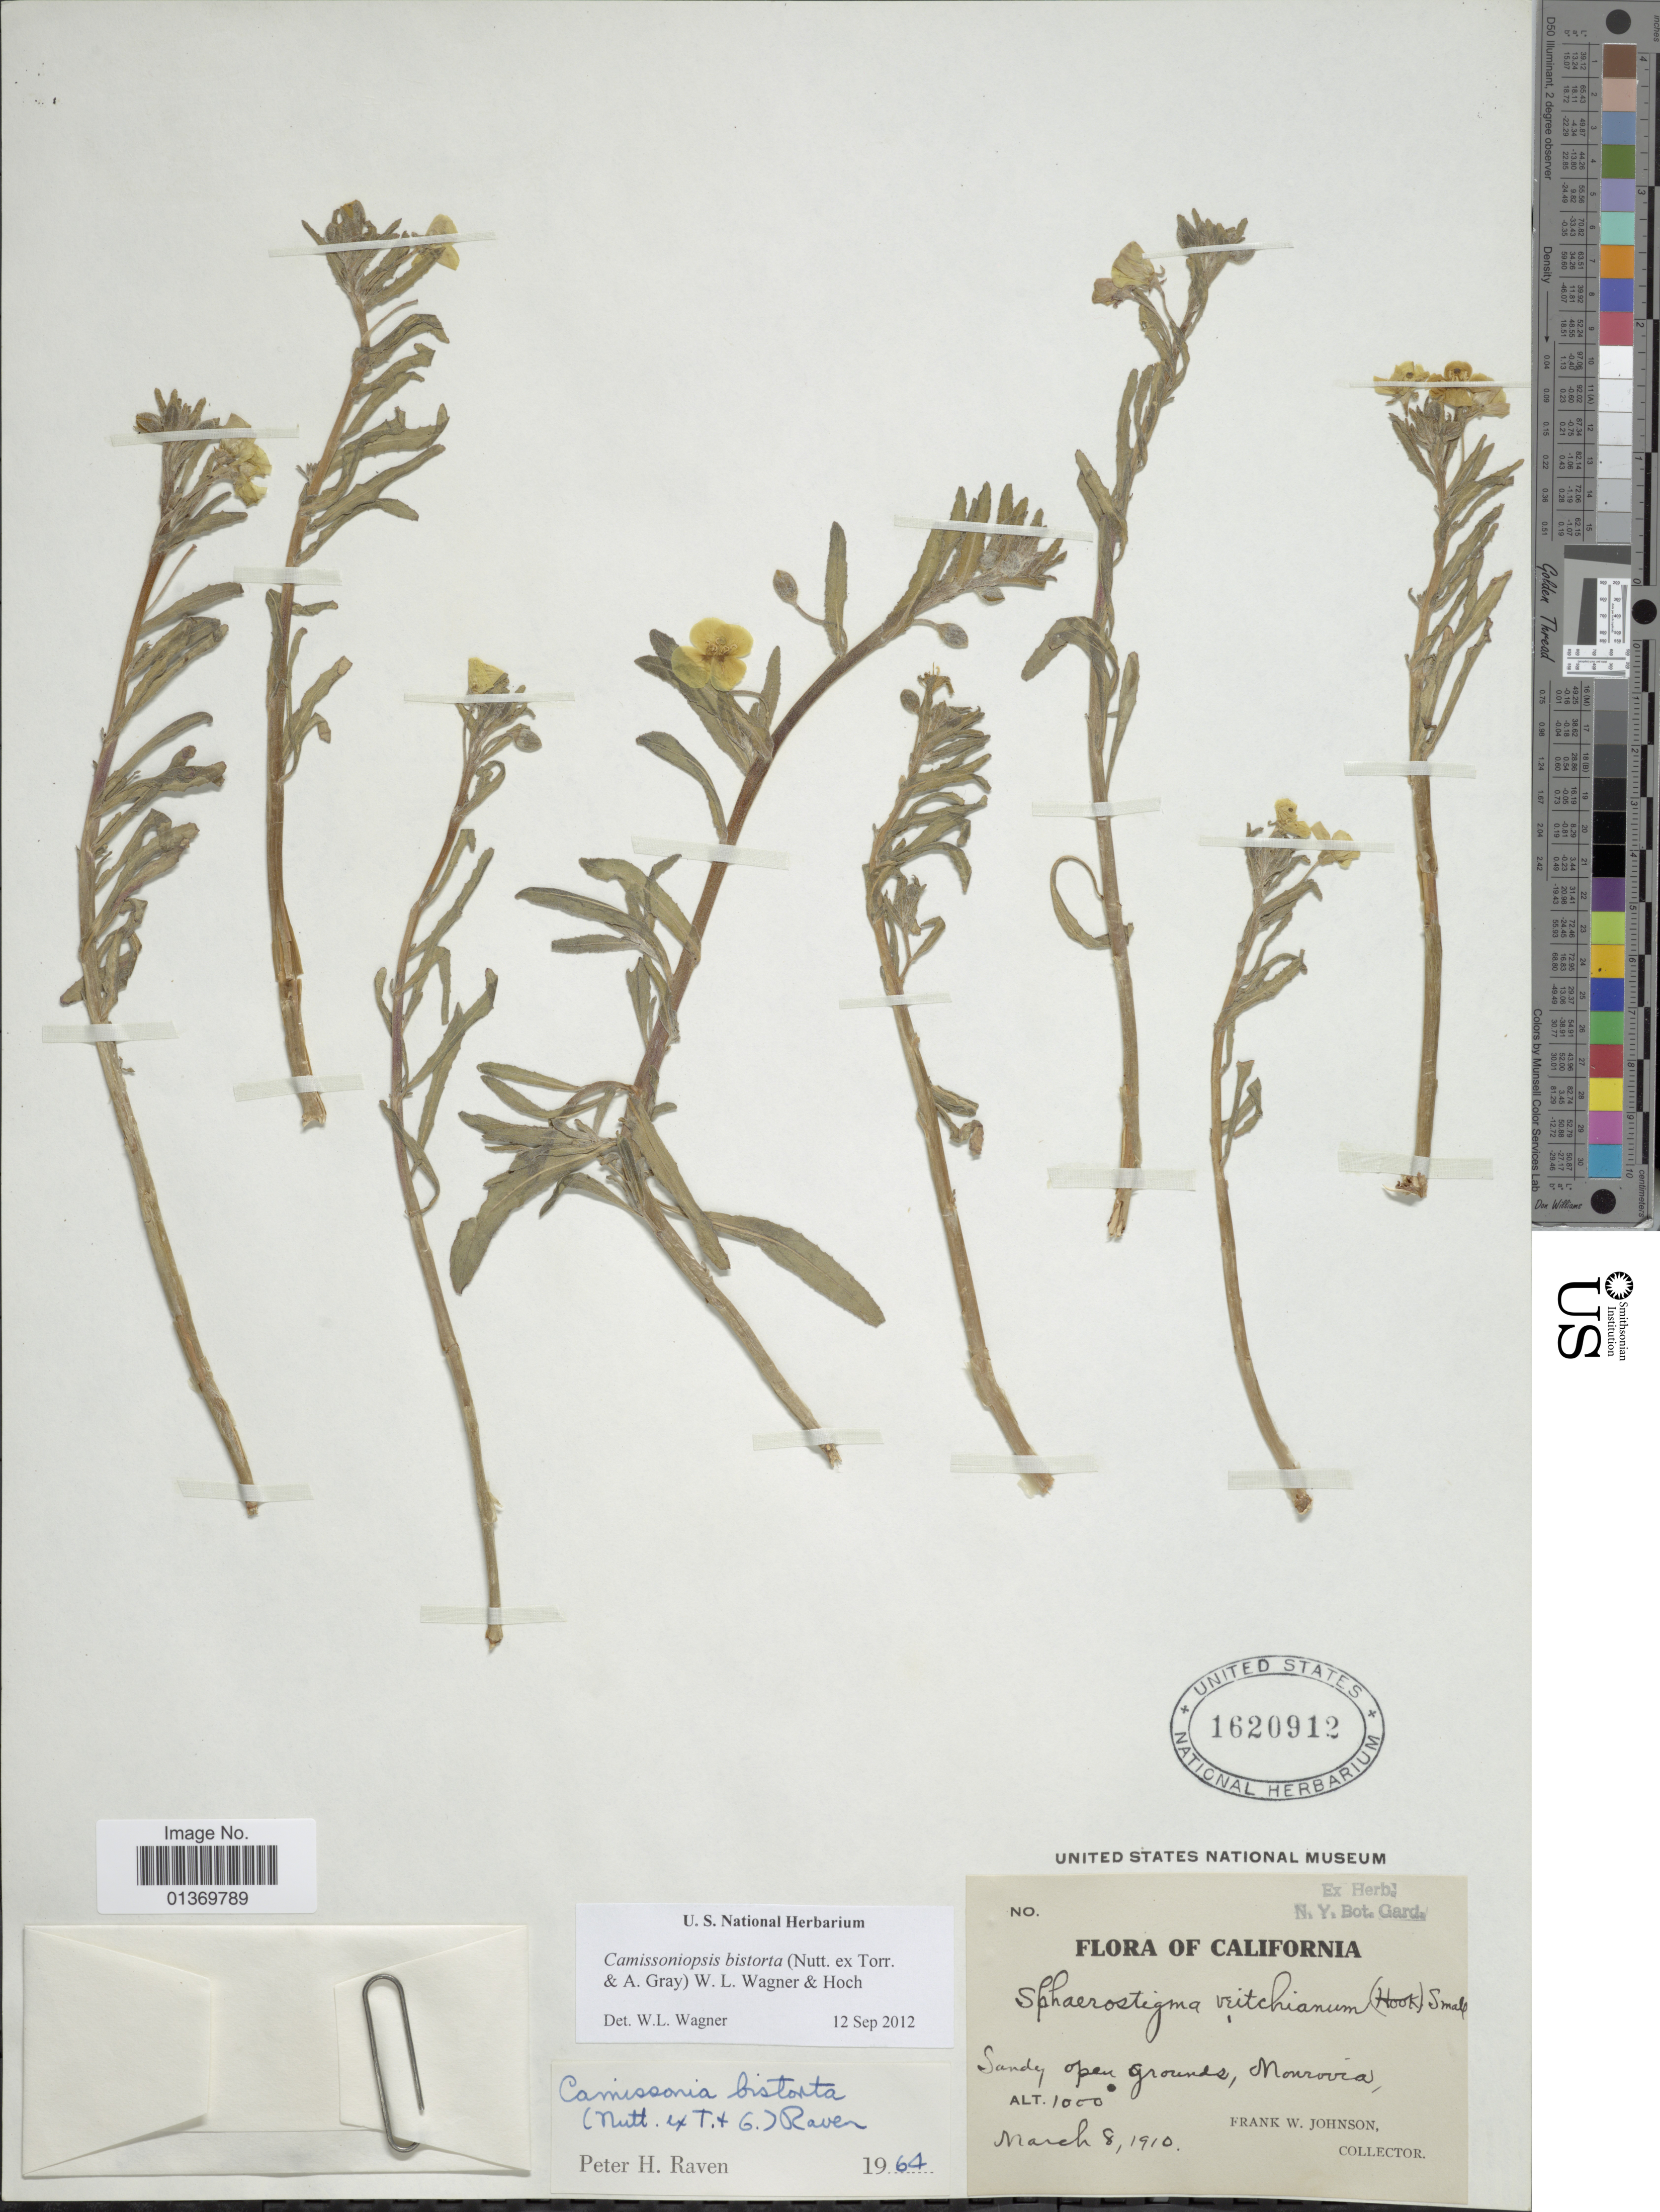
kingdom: Plantae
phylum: Tracheophyta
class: Magnoliopsida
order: Myrtales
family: Onagraceae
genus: Camissoniopsis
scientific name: Camissoniopsis bistorta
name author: (Nutt. ex Torr. & A. Gray) W.L. Wagner & Hoch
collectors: F. W. Johnson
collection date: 1910-03-08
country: United States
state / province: California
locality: Sandy open grounds, Monrovia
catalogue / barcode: US 1620912